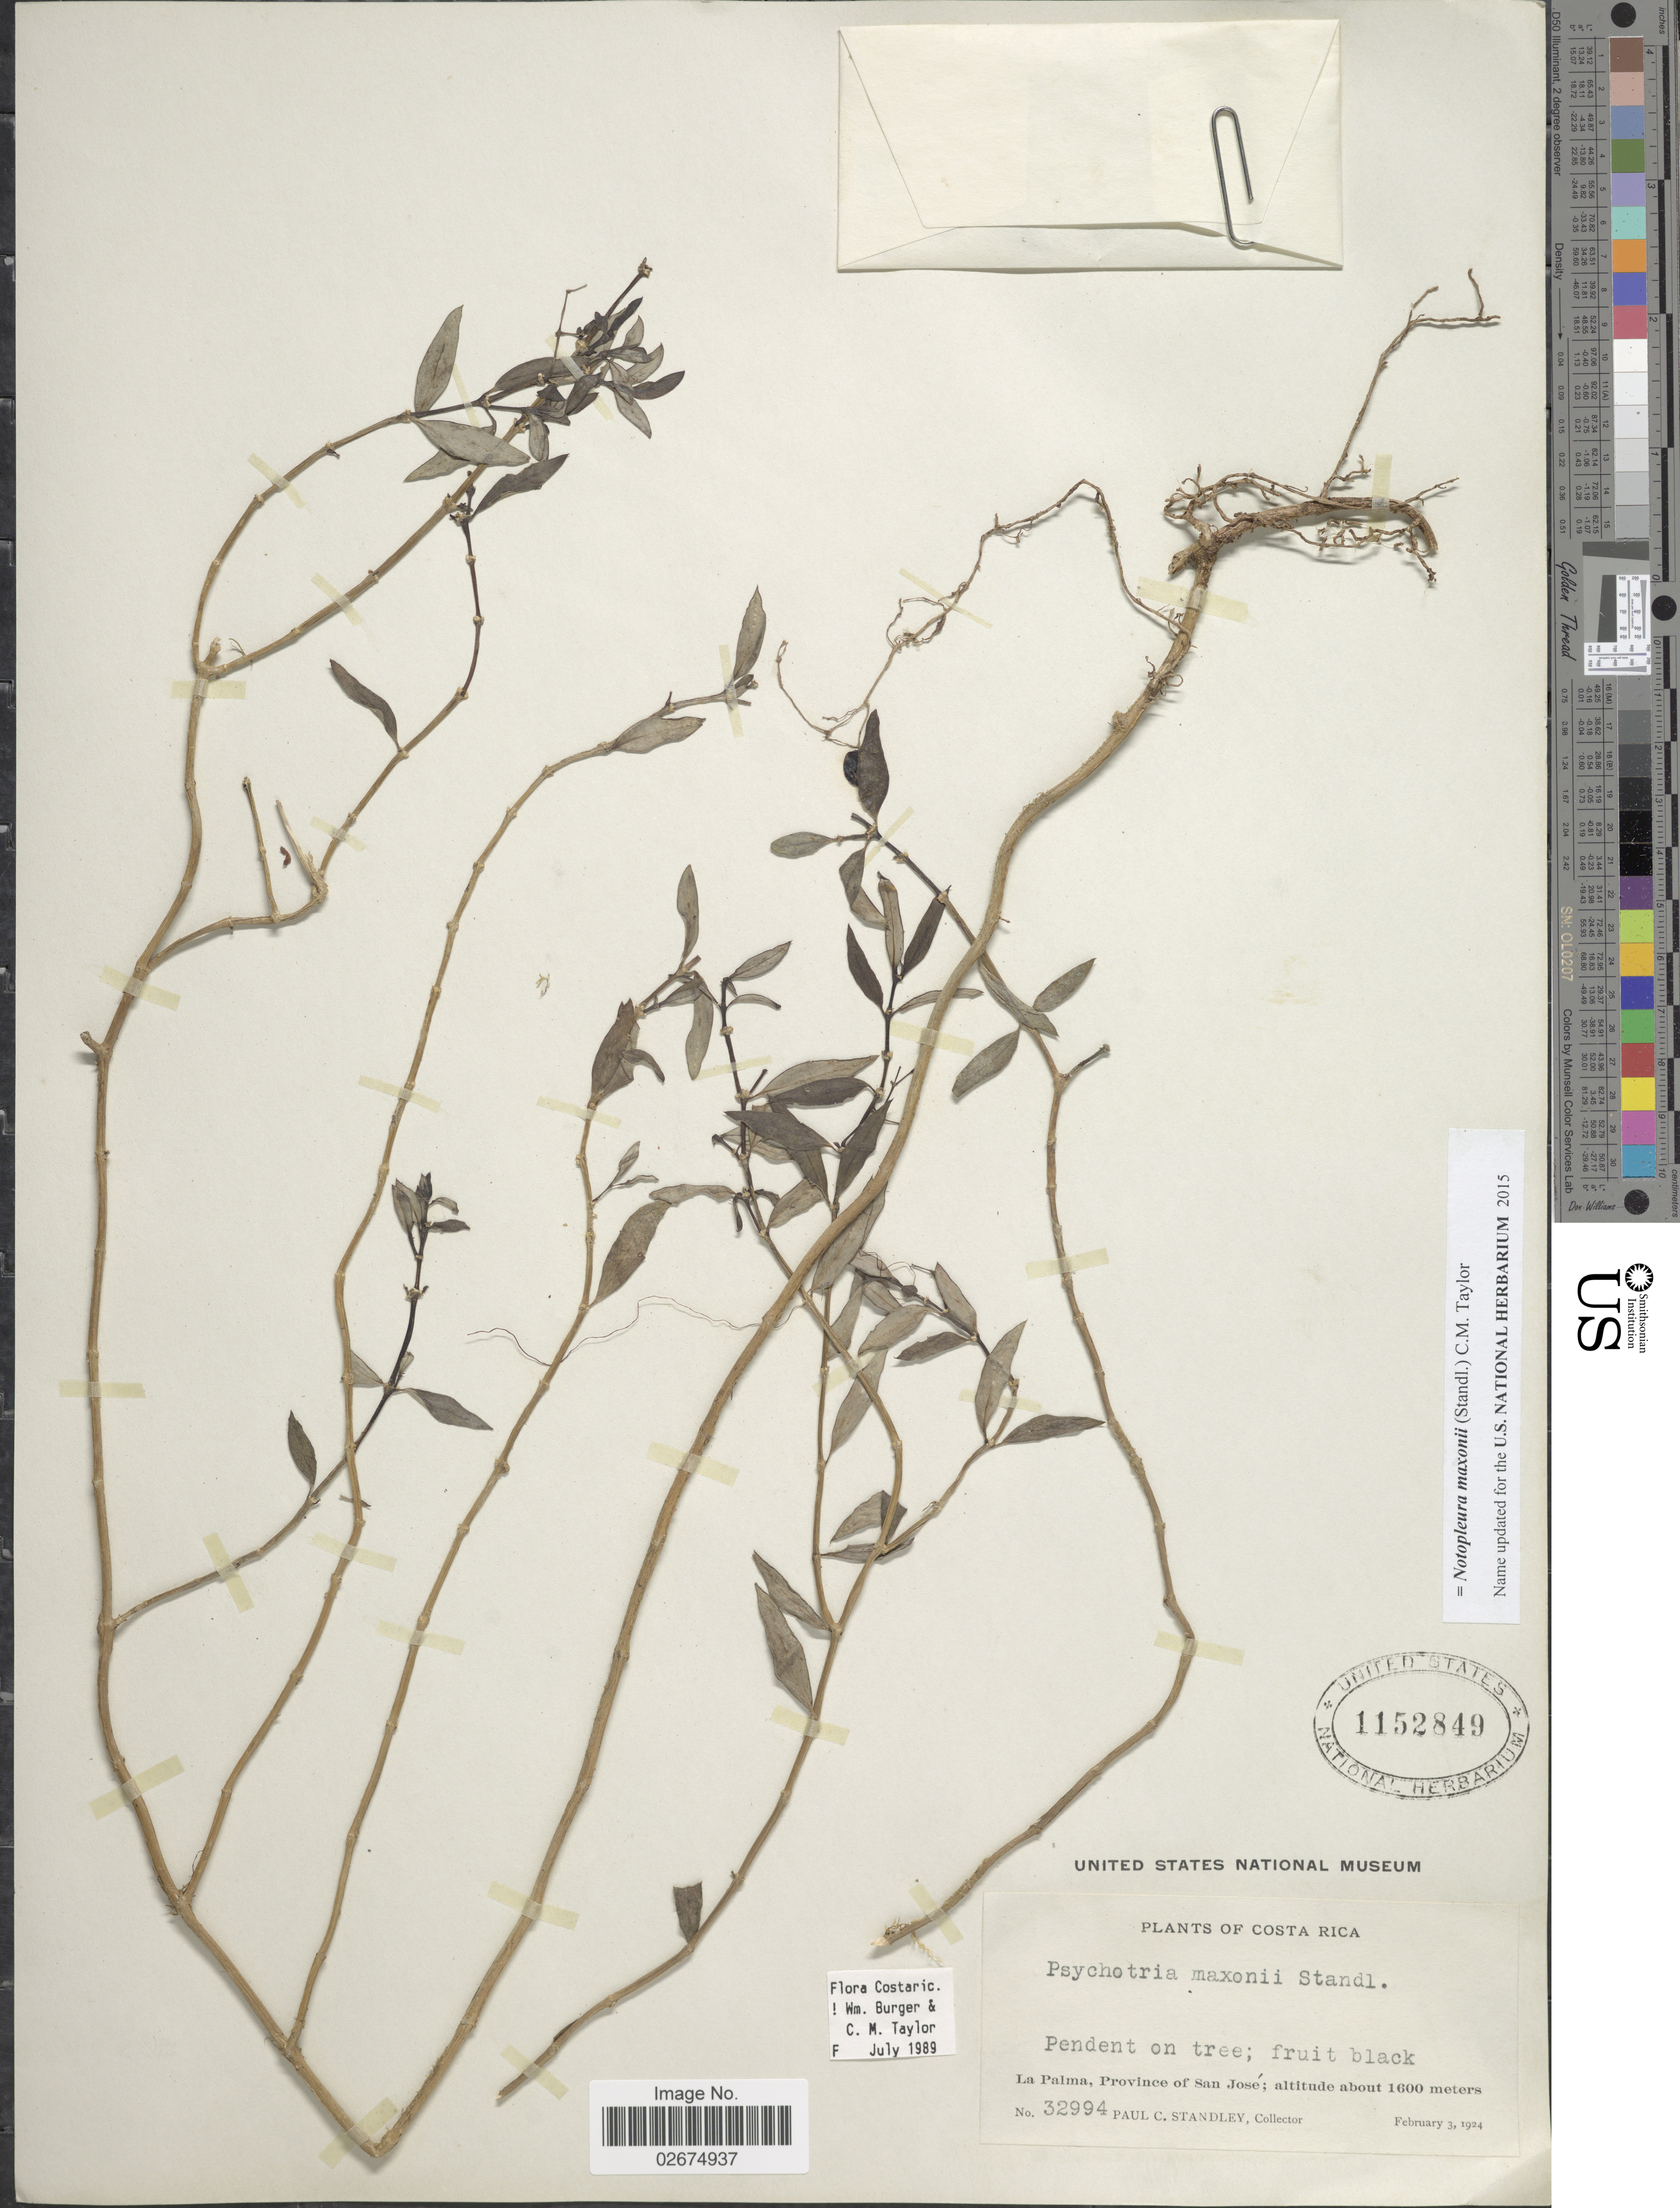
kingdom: Plantae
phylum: Tracheophyta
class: Magnoliopsida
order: Gentianales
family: Rubiaceae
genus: Notopleura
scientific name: Notopleura maxonii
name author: (Standl.) C.M. Taylor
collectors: P. C. Standley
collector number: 32994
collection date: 1924-02-03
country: Costa Rica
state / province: San José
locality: La Palma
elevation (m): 1600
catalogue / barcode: US 1152849